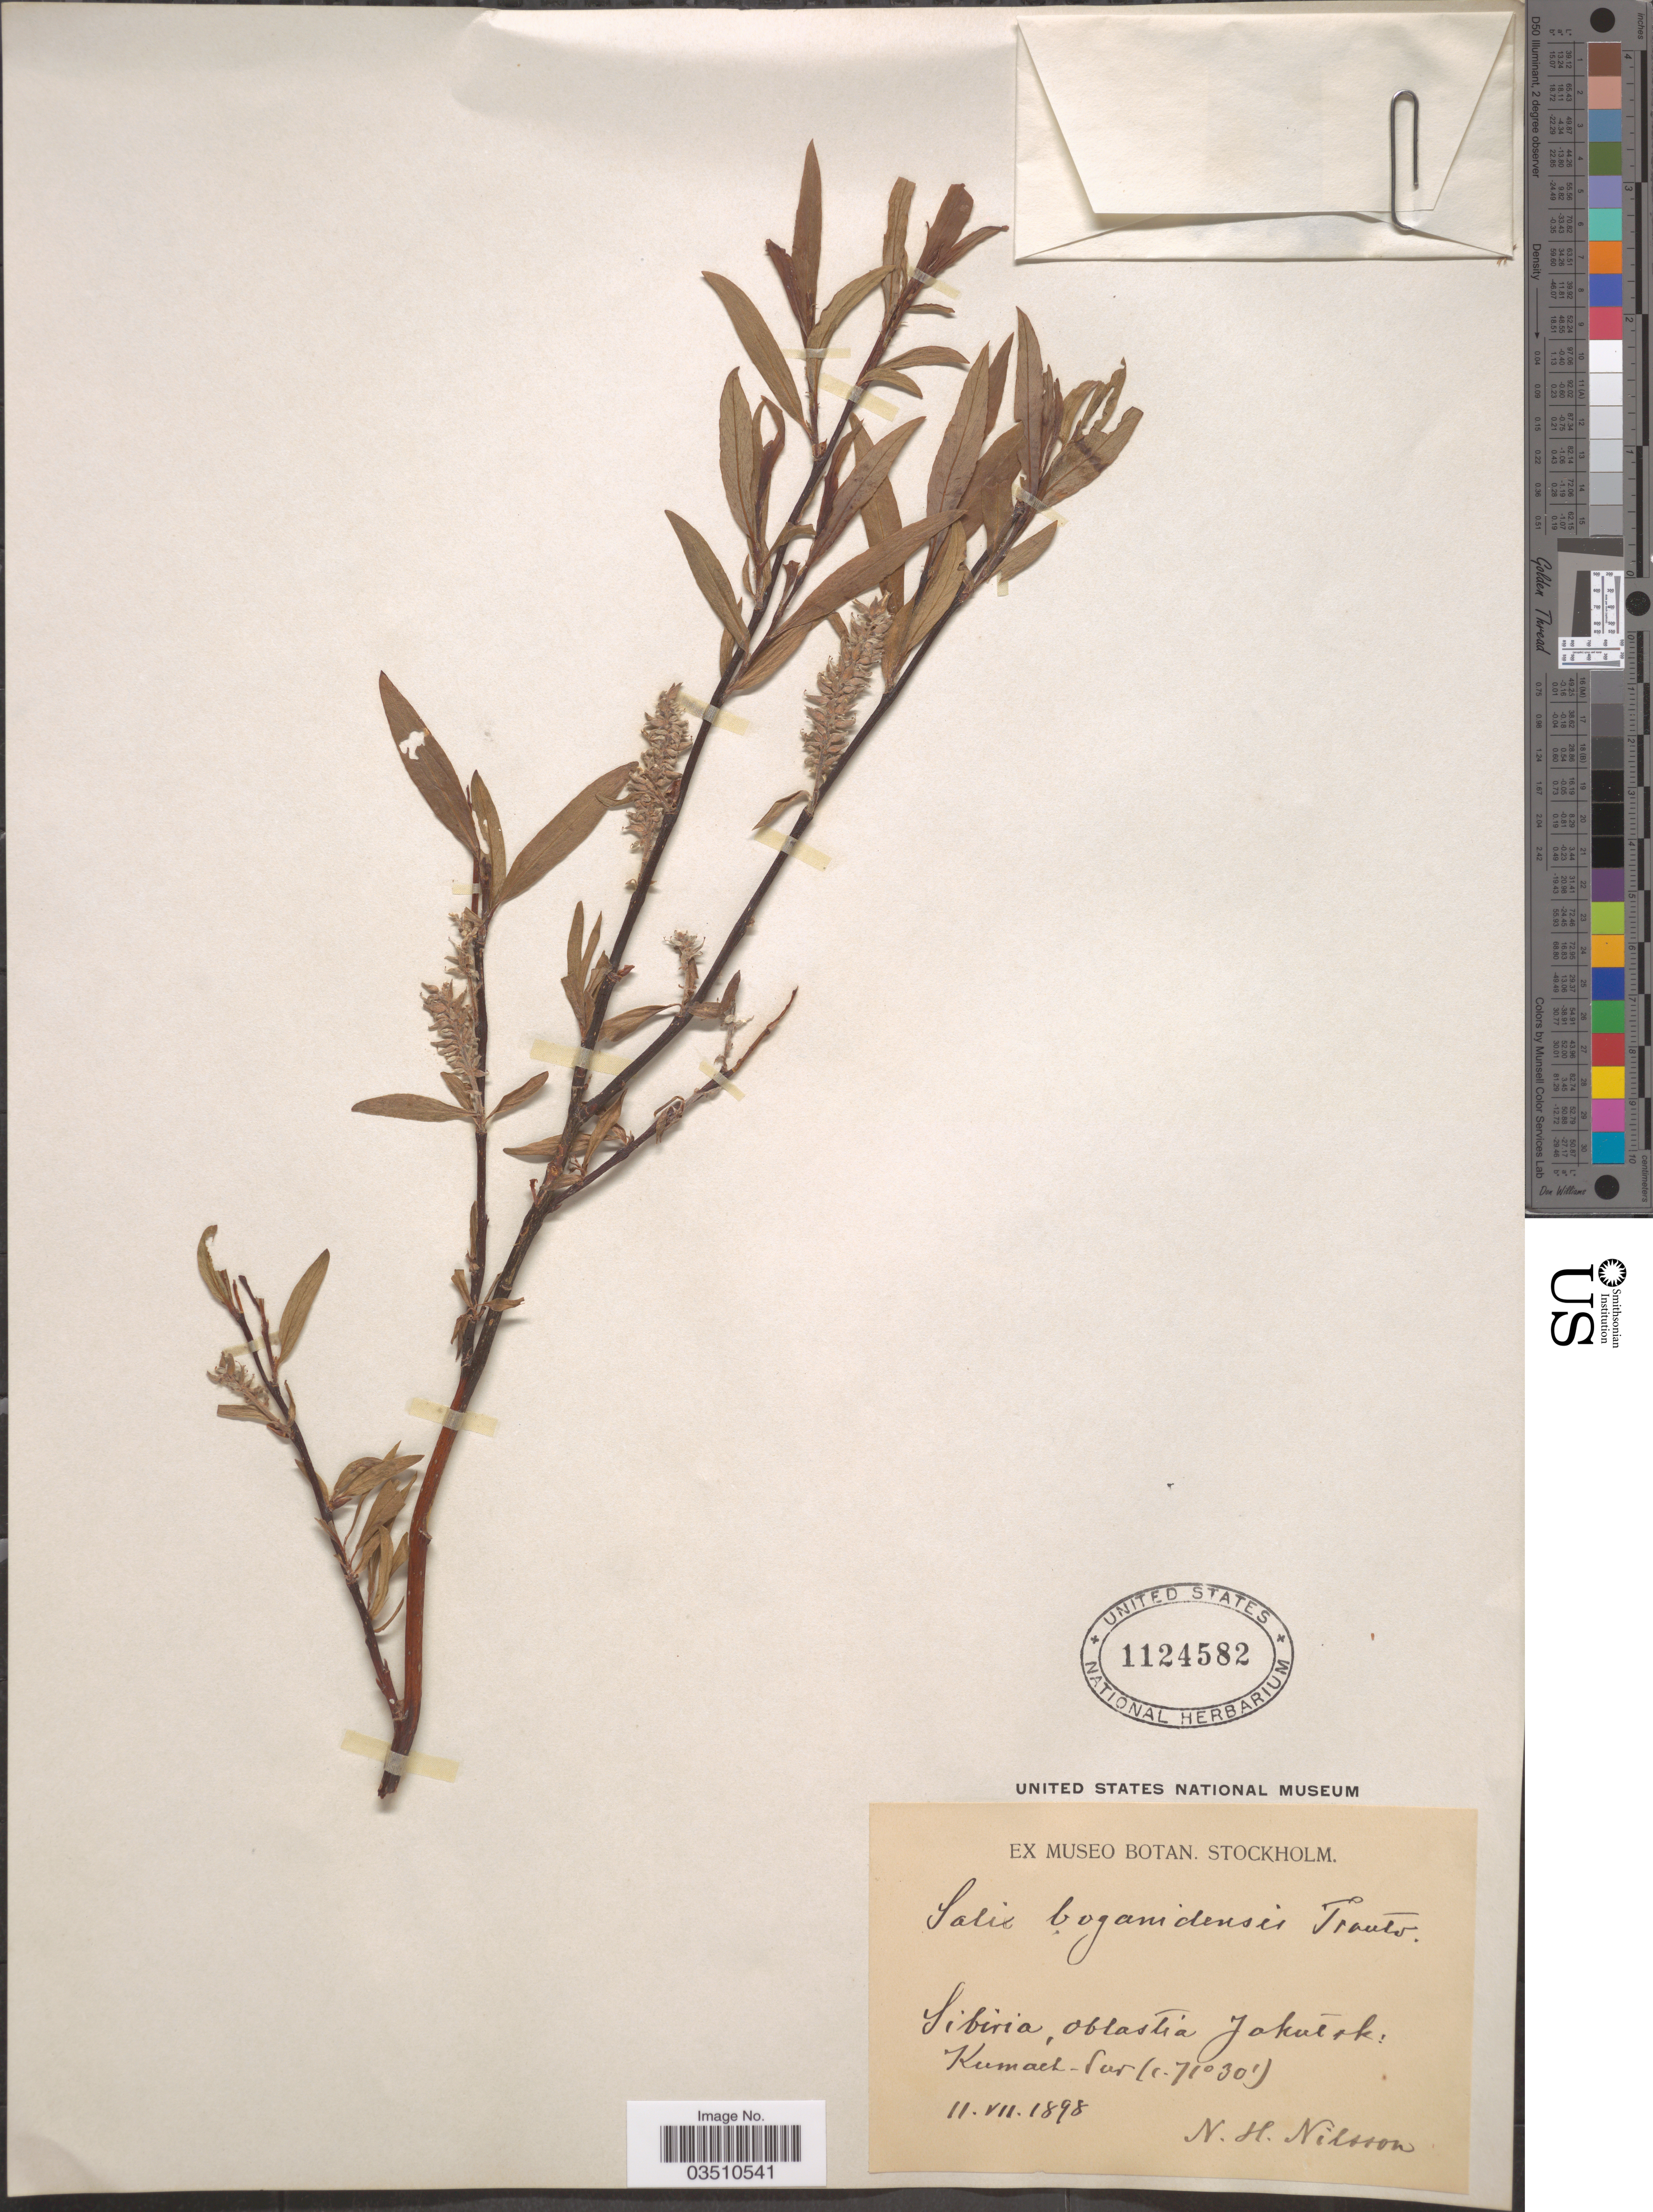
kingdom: Plantae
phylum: Tracheophyta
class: Magnoliopsida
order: Malpighiales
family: Salicaceae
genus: Salix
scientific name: Salix boganidensis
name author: Trautv.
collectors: N. H. Nilsson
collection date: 1898-08-11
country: Russian Federation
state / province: Sakha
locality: Sibiria, oblastia Jakutsk: Kumach-Sur.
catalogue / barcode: US 1124582